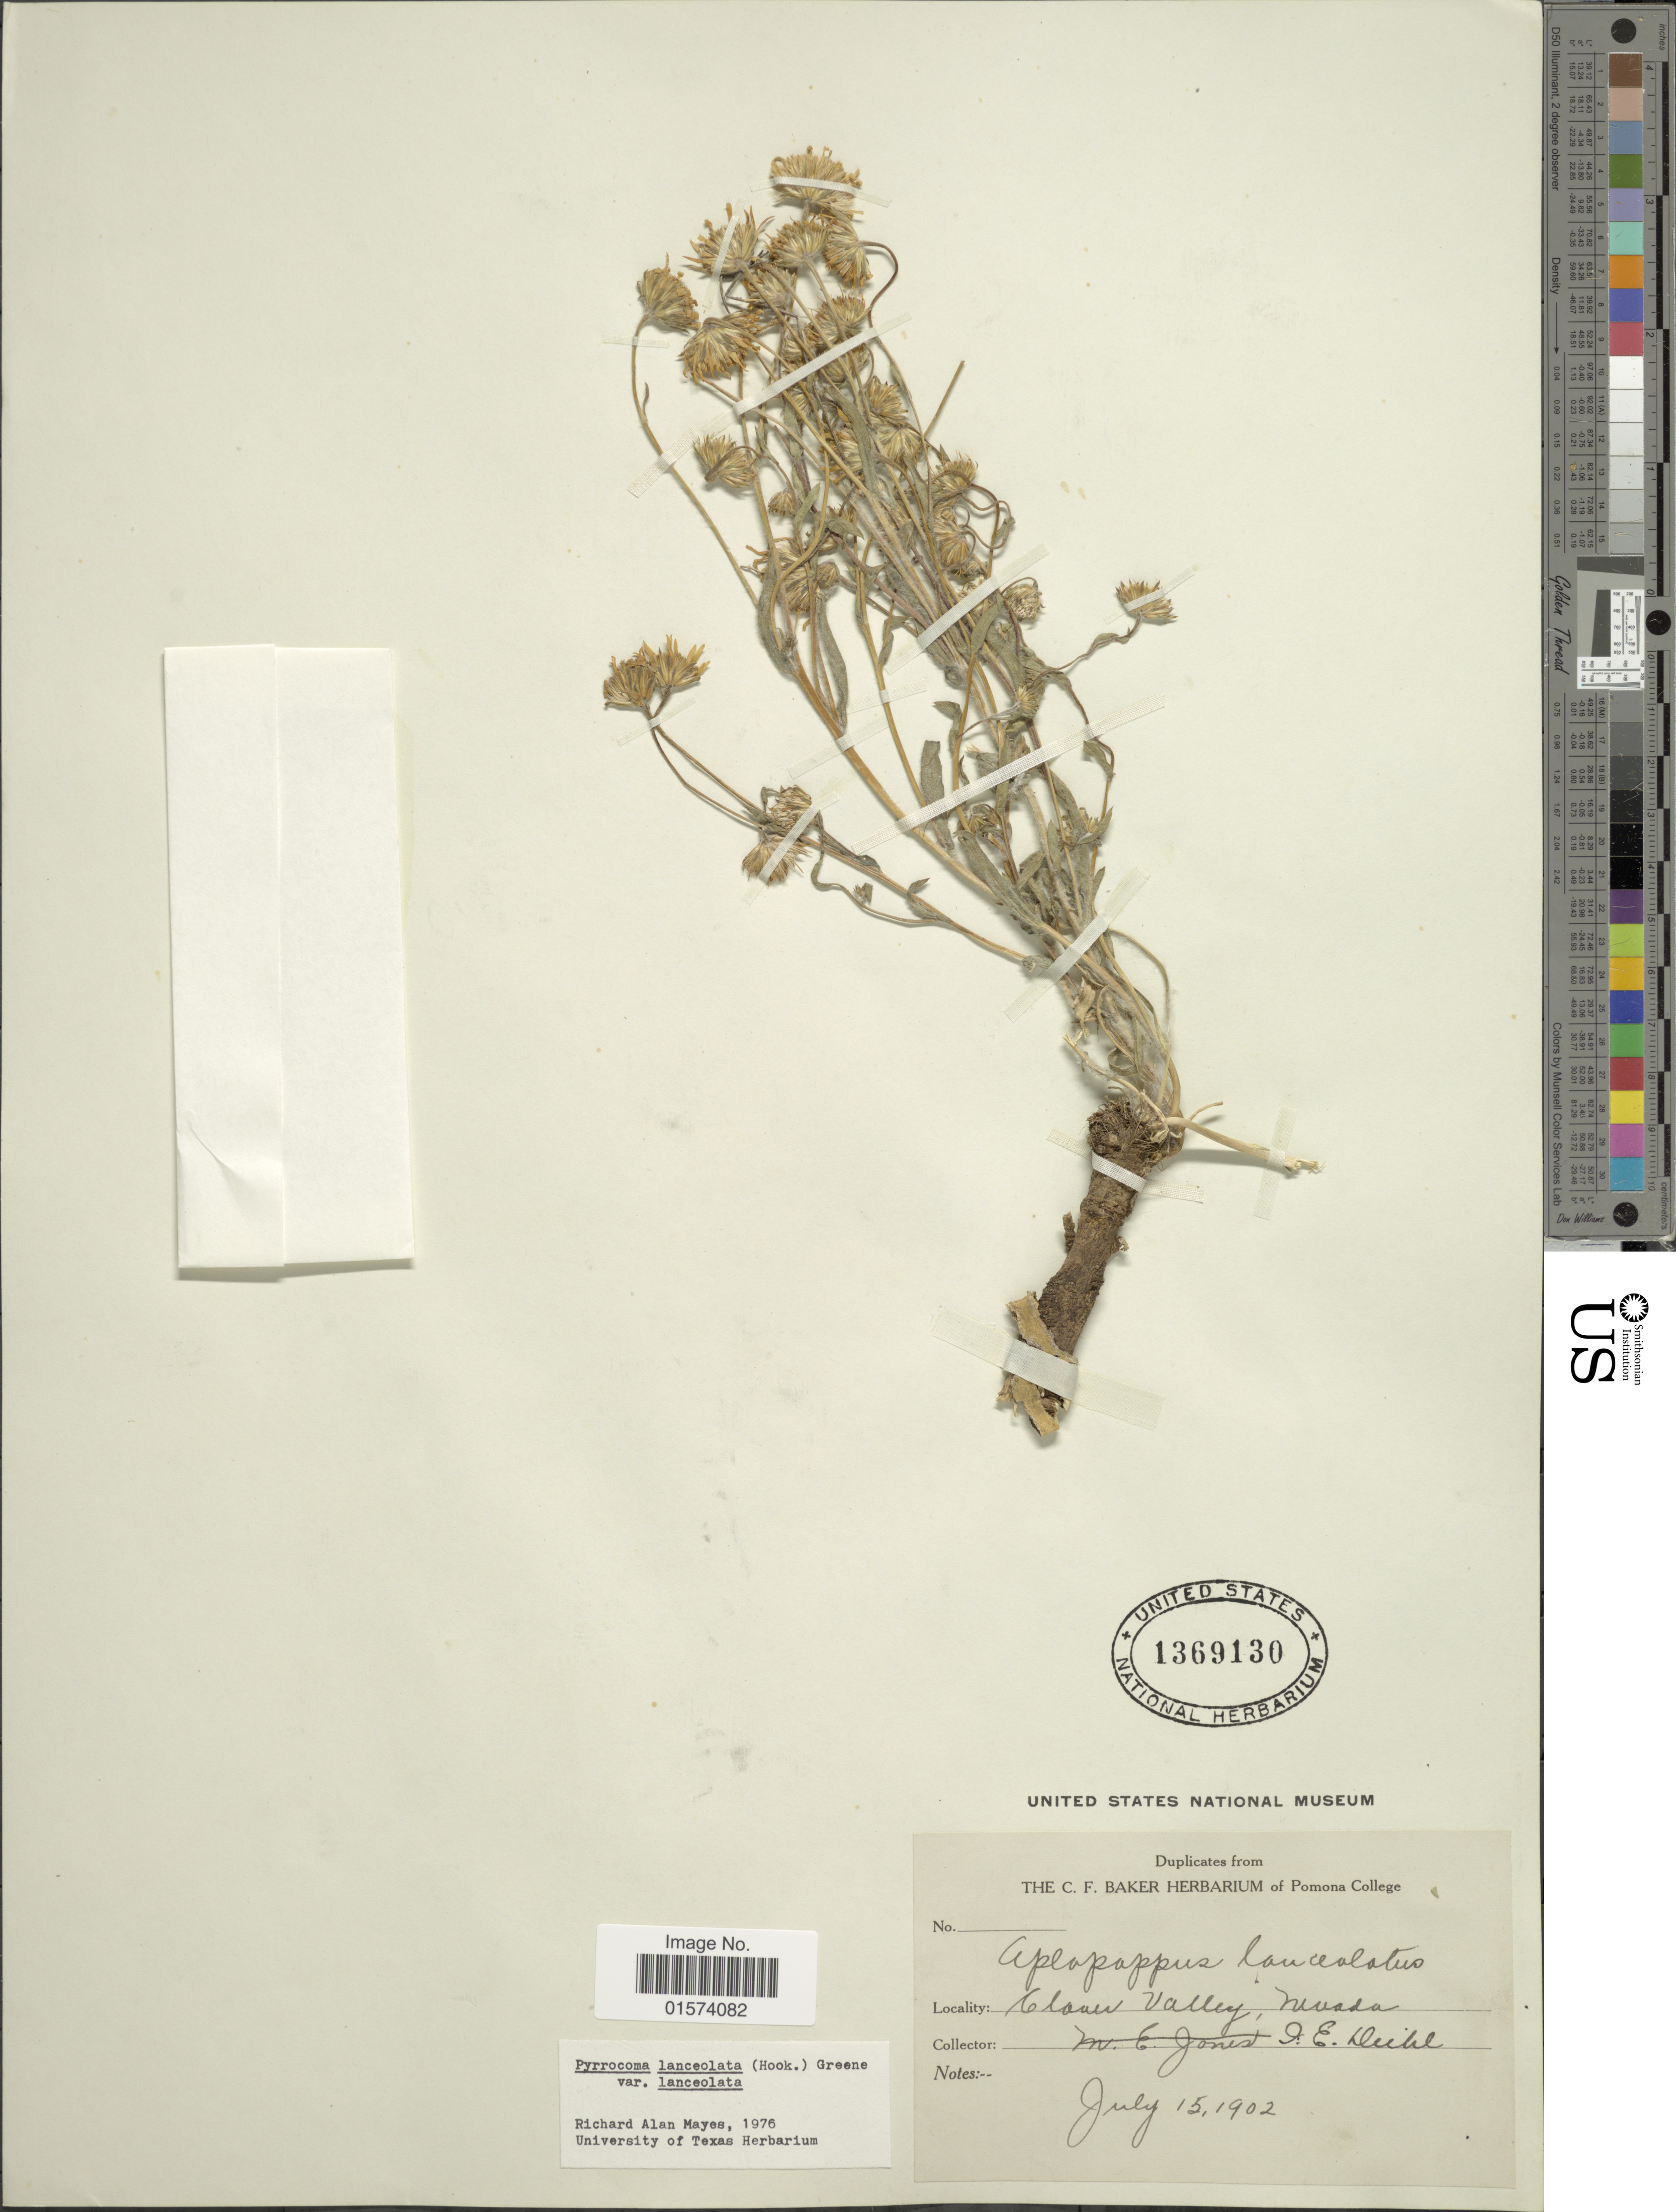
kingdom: Plantae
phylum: Tracheophyta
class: Magnoliopsida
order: Asterales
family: Asteraceae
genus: Pyrrocoma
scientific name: Pyrrocoma lanceolata var. lanceolata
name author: (Hook.) Greene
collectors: J. Duhl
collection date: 1902-07-15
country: United States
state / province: Nevada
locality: Clover Valley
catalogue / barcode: US 1369130